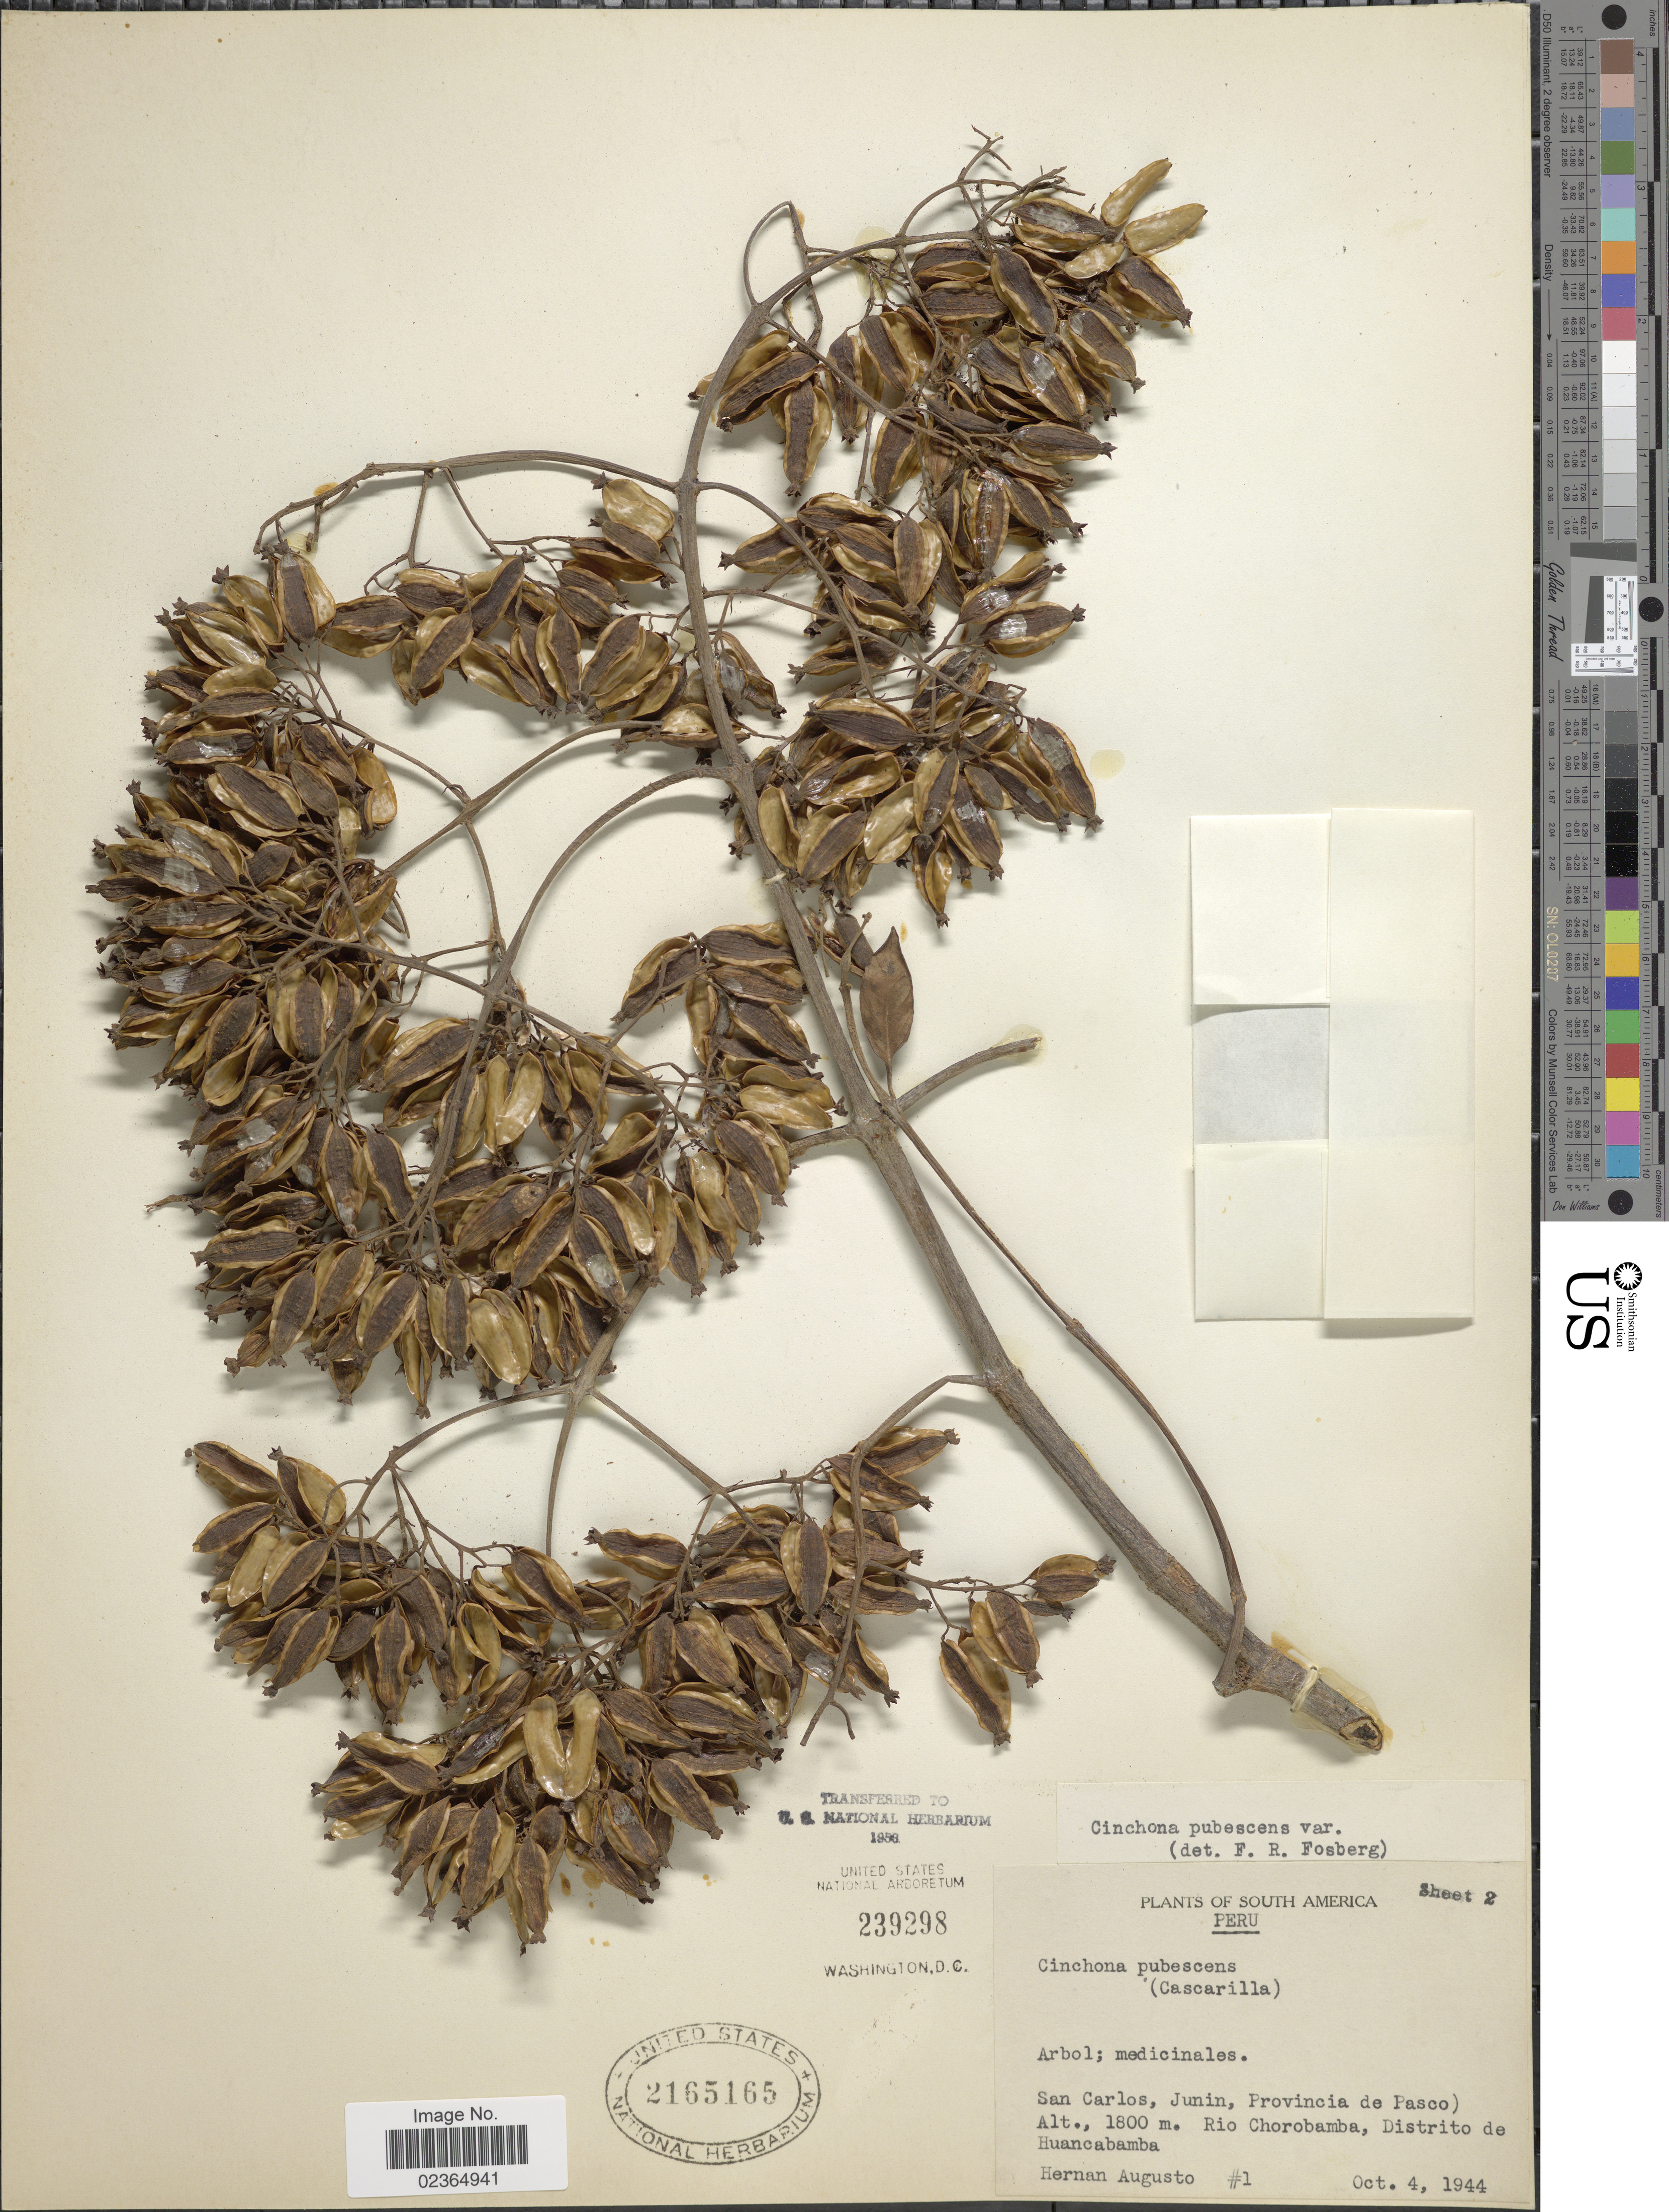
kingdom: Plantae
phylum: Tracheophyta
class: Magnoliopsida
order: Gentianales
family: Rubiaceae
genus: Cinchona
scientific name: Cinchona pubescens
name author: Vahl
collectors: H. Augusto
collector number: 1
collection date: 1944-10-04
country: Peru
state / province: Junín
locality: San Carlos, Provincia de Pasco). Rio Chorobamba, Distrito de Huancabamba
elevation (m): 1800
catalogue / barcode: US 2165165